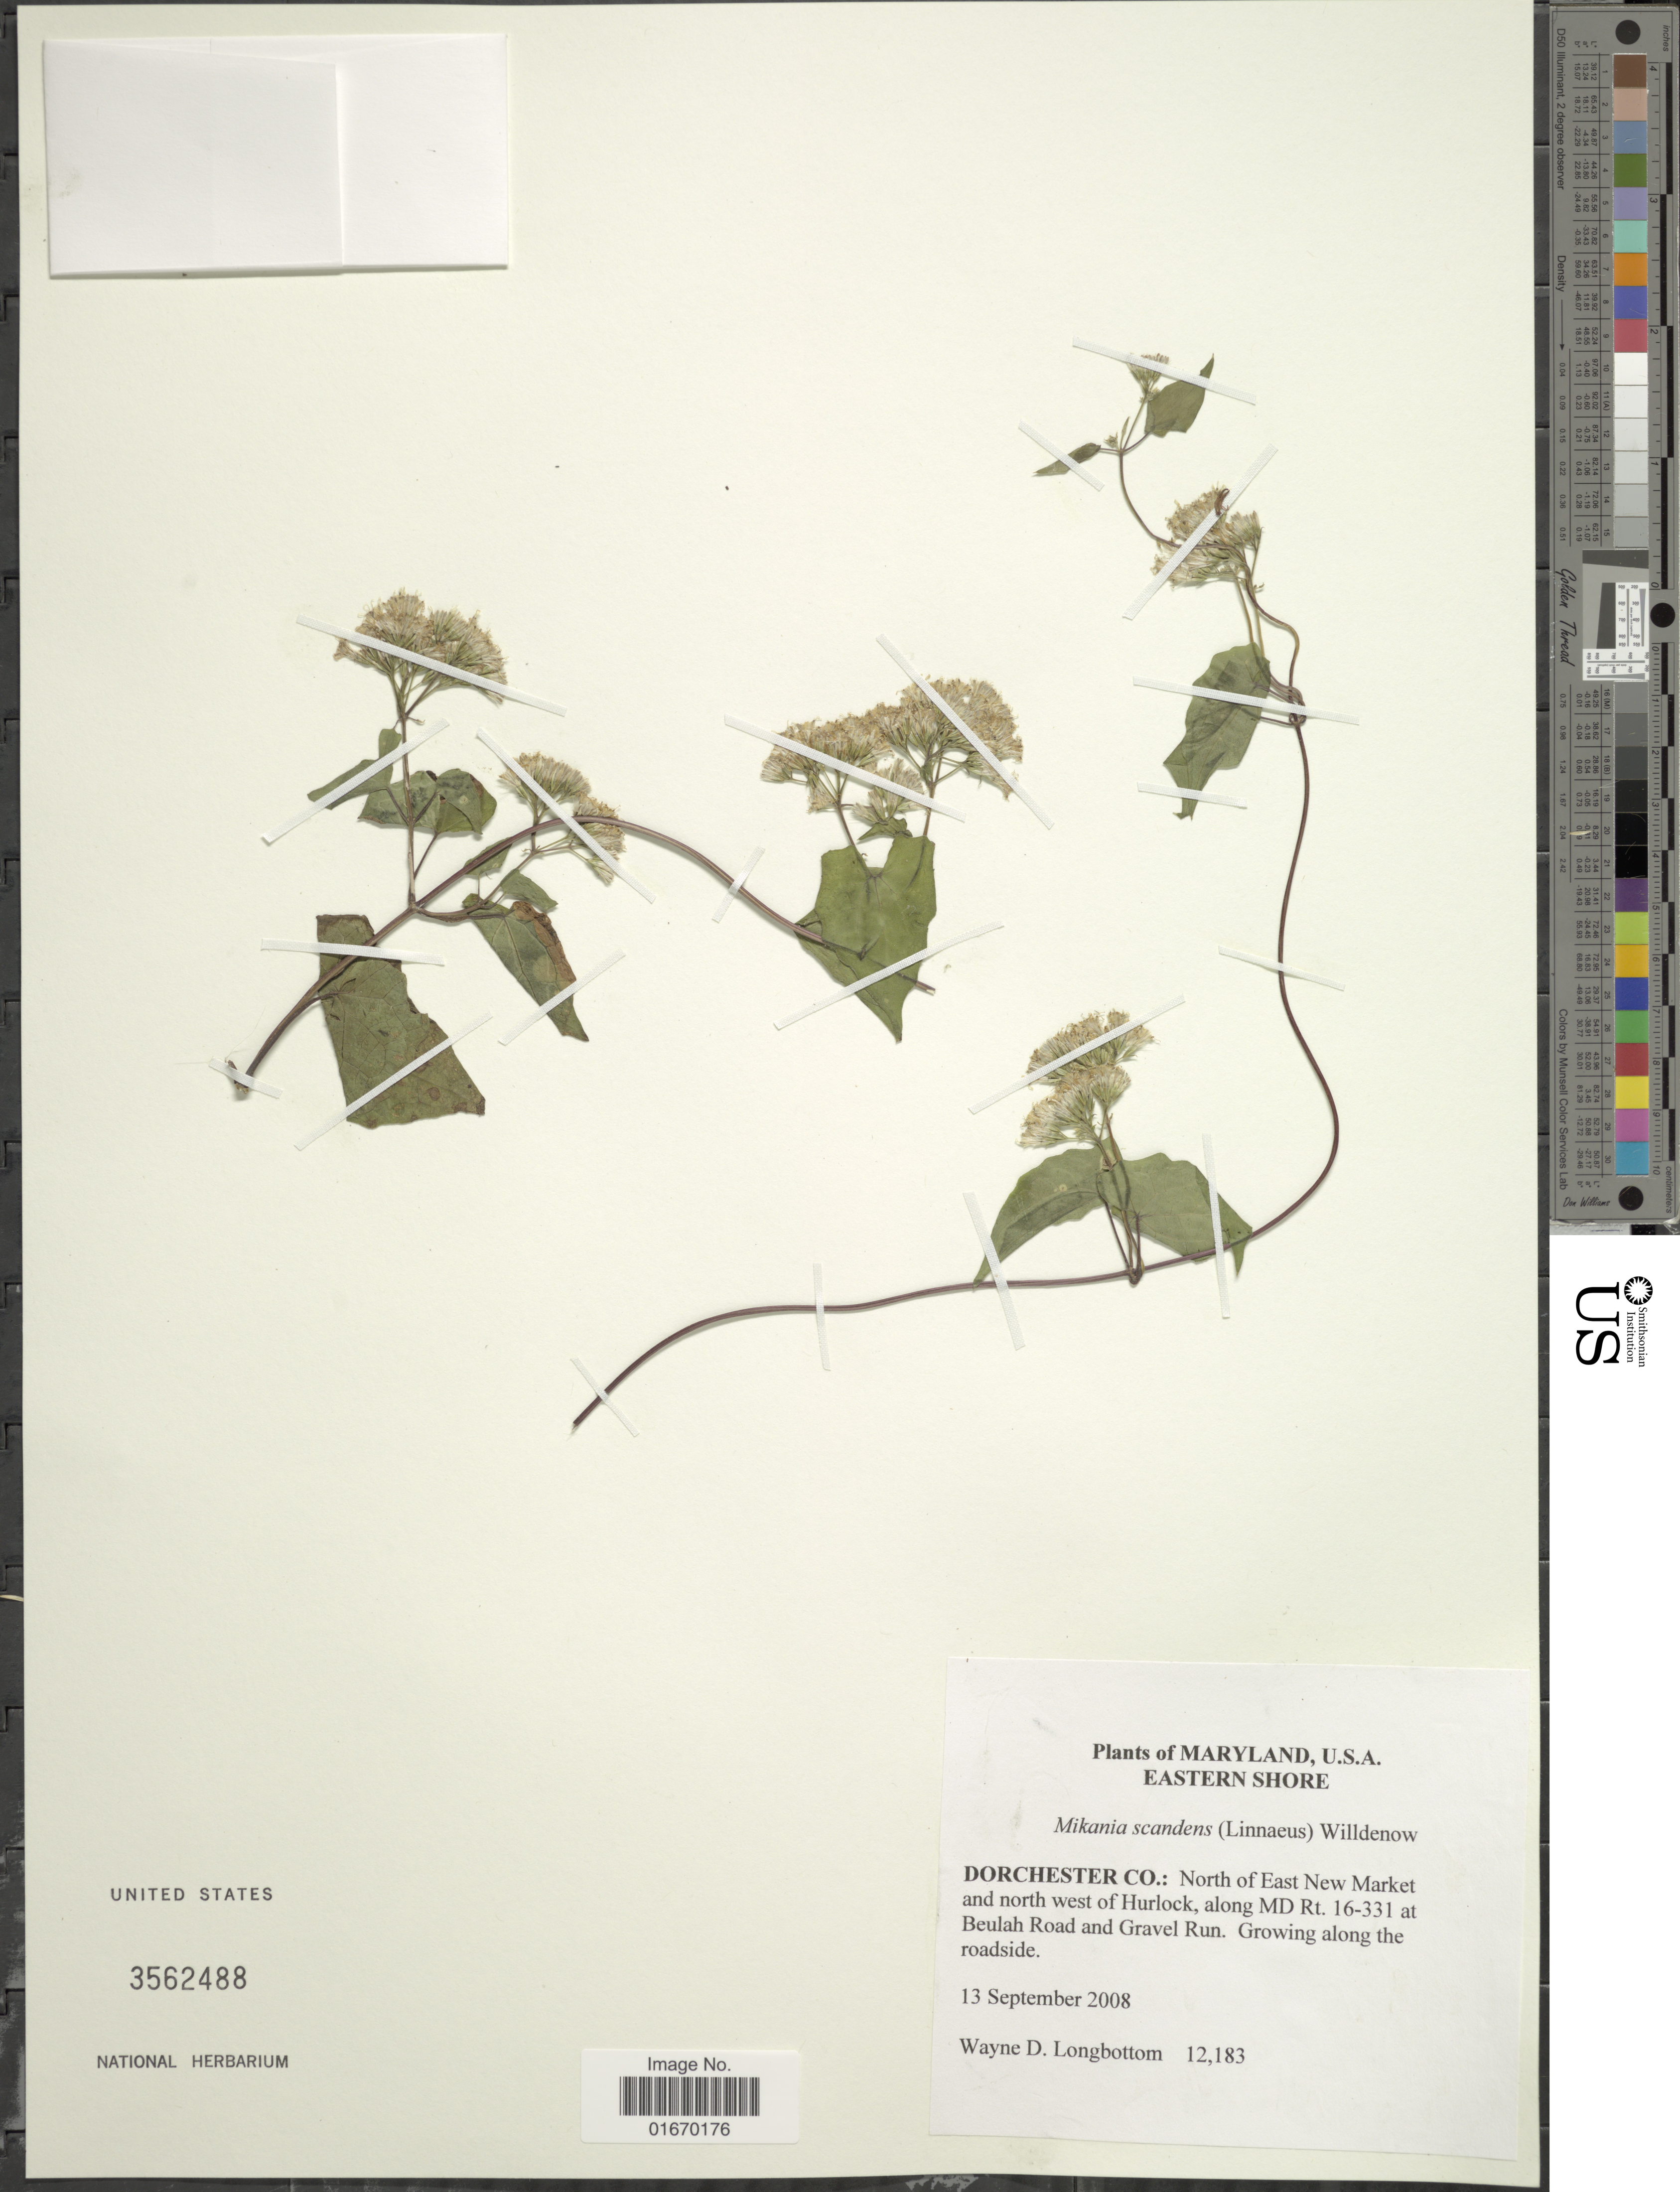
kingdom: Plantae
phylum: Tracheophyta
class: Magnoliopsida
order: Asterales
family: Asteraceae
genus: Mikania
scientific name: Mikania scandens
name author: (L.) Willd.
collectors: W. D. Longbottom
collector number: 12183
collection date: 2008-09-13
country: United States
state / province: Maryland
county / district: Dorchester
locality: U. S. A., Eastern Shore, Dorchester Co., North of East New Market and north west of Hurlock, along MD Rt. 16-331 at Beulah Road and Gravel Run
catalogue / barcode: US 3562488